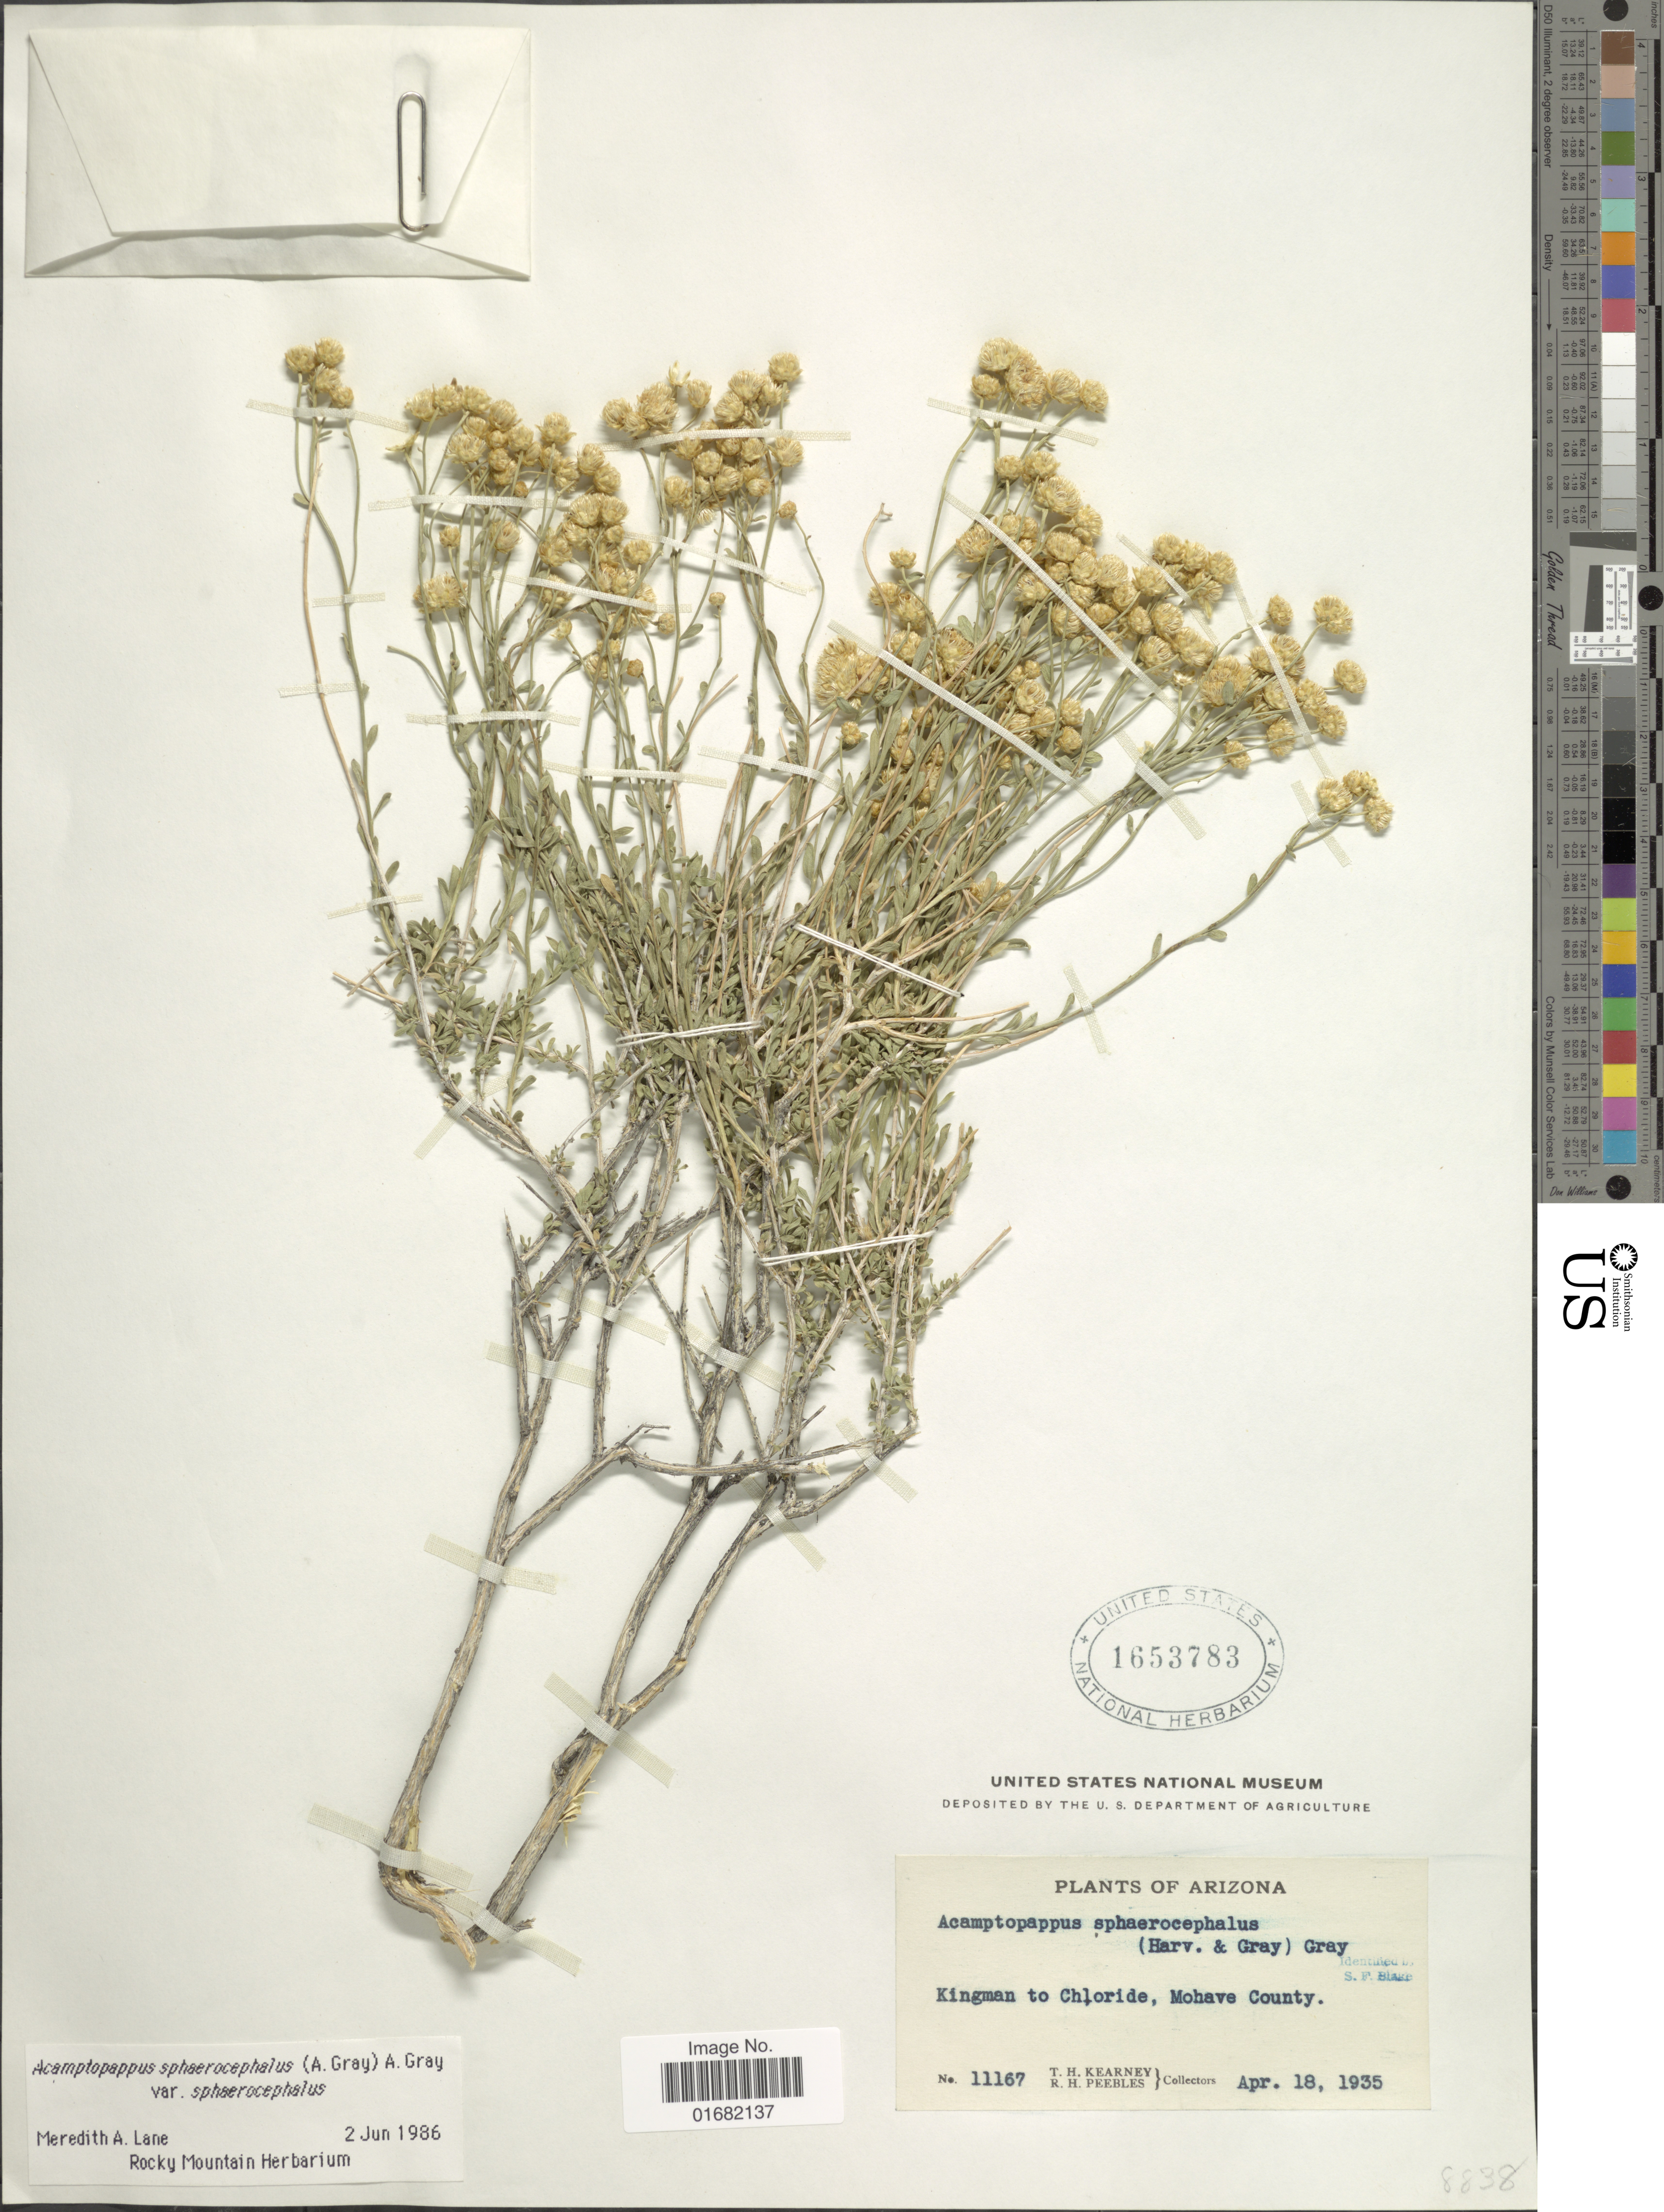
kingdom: Plantae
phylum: Tracheophyta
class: Magnoliopsida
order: Asterales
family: Asteraceae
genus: Acamptopappus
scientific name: Acamptopappus sphaerocephalus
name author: A. Gray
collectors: T. H. Kearney & R. H. Peebles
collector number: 11167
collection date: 1935-04-18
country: United States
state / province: Arizona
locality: Kingman to Chloride, Mohave County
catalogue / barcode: US 1653783